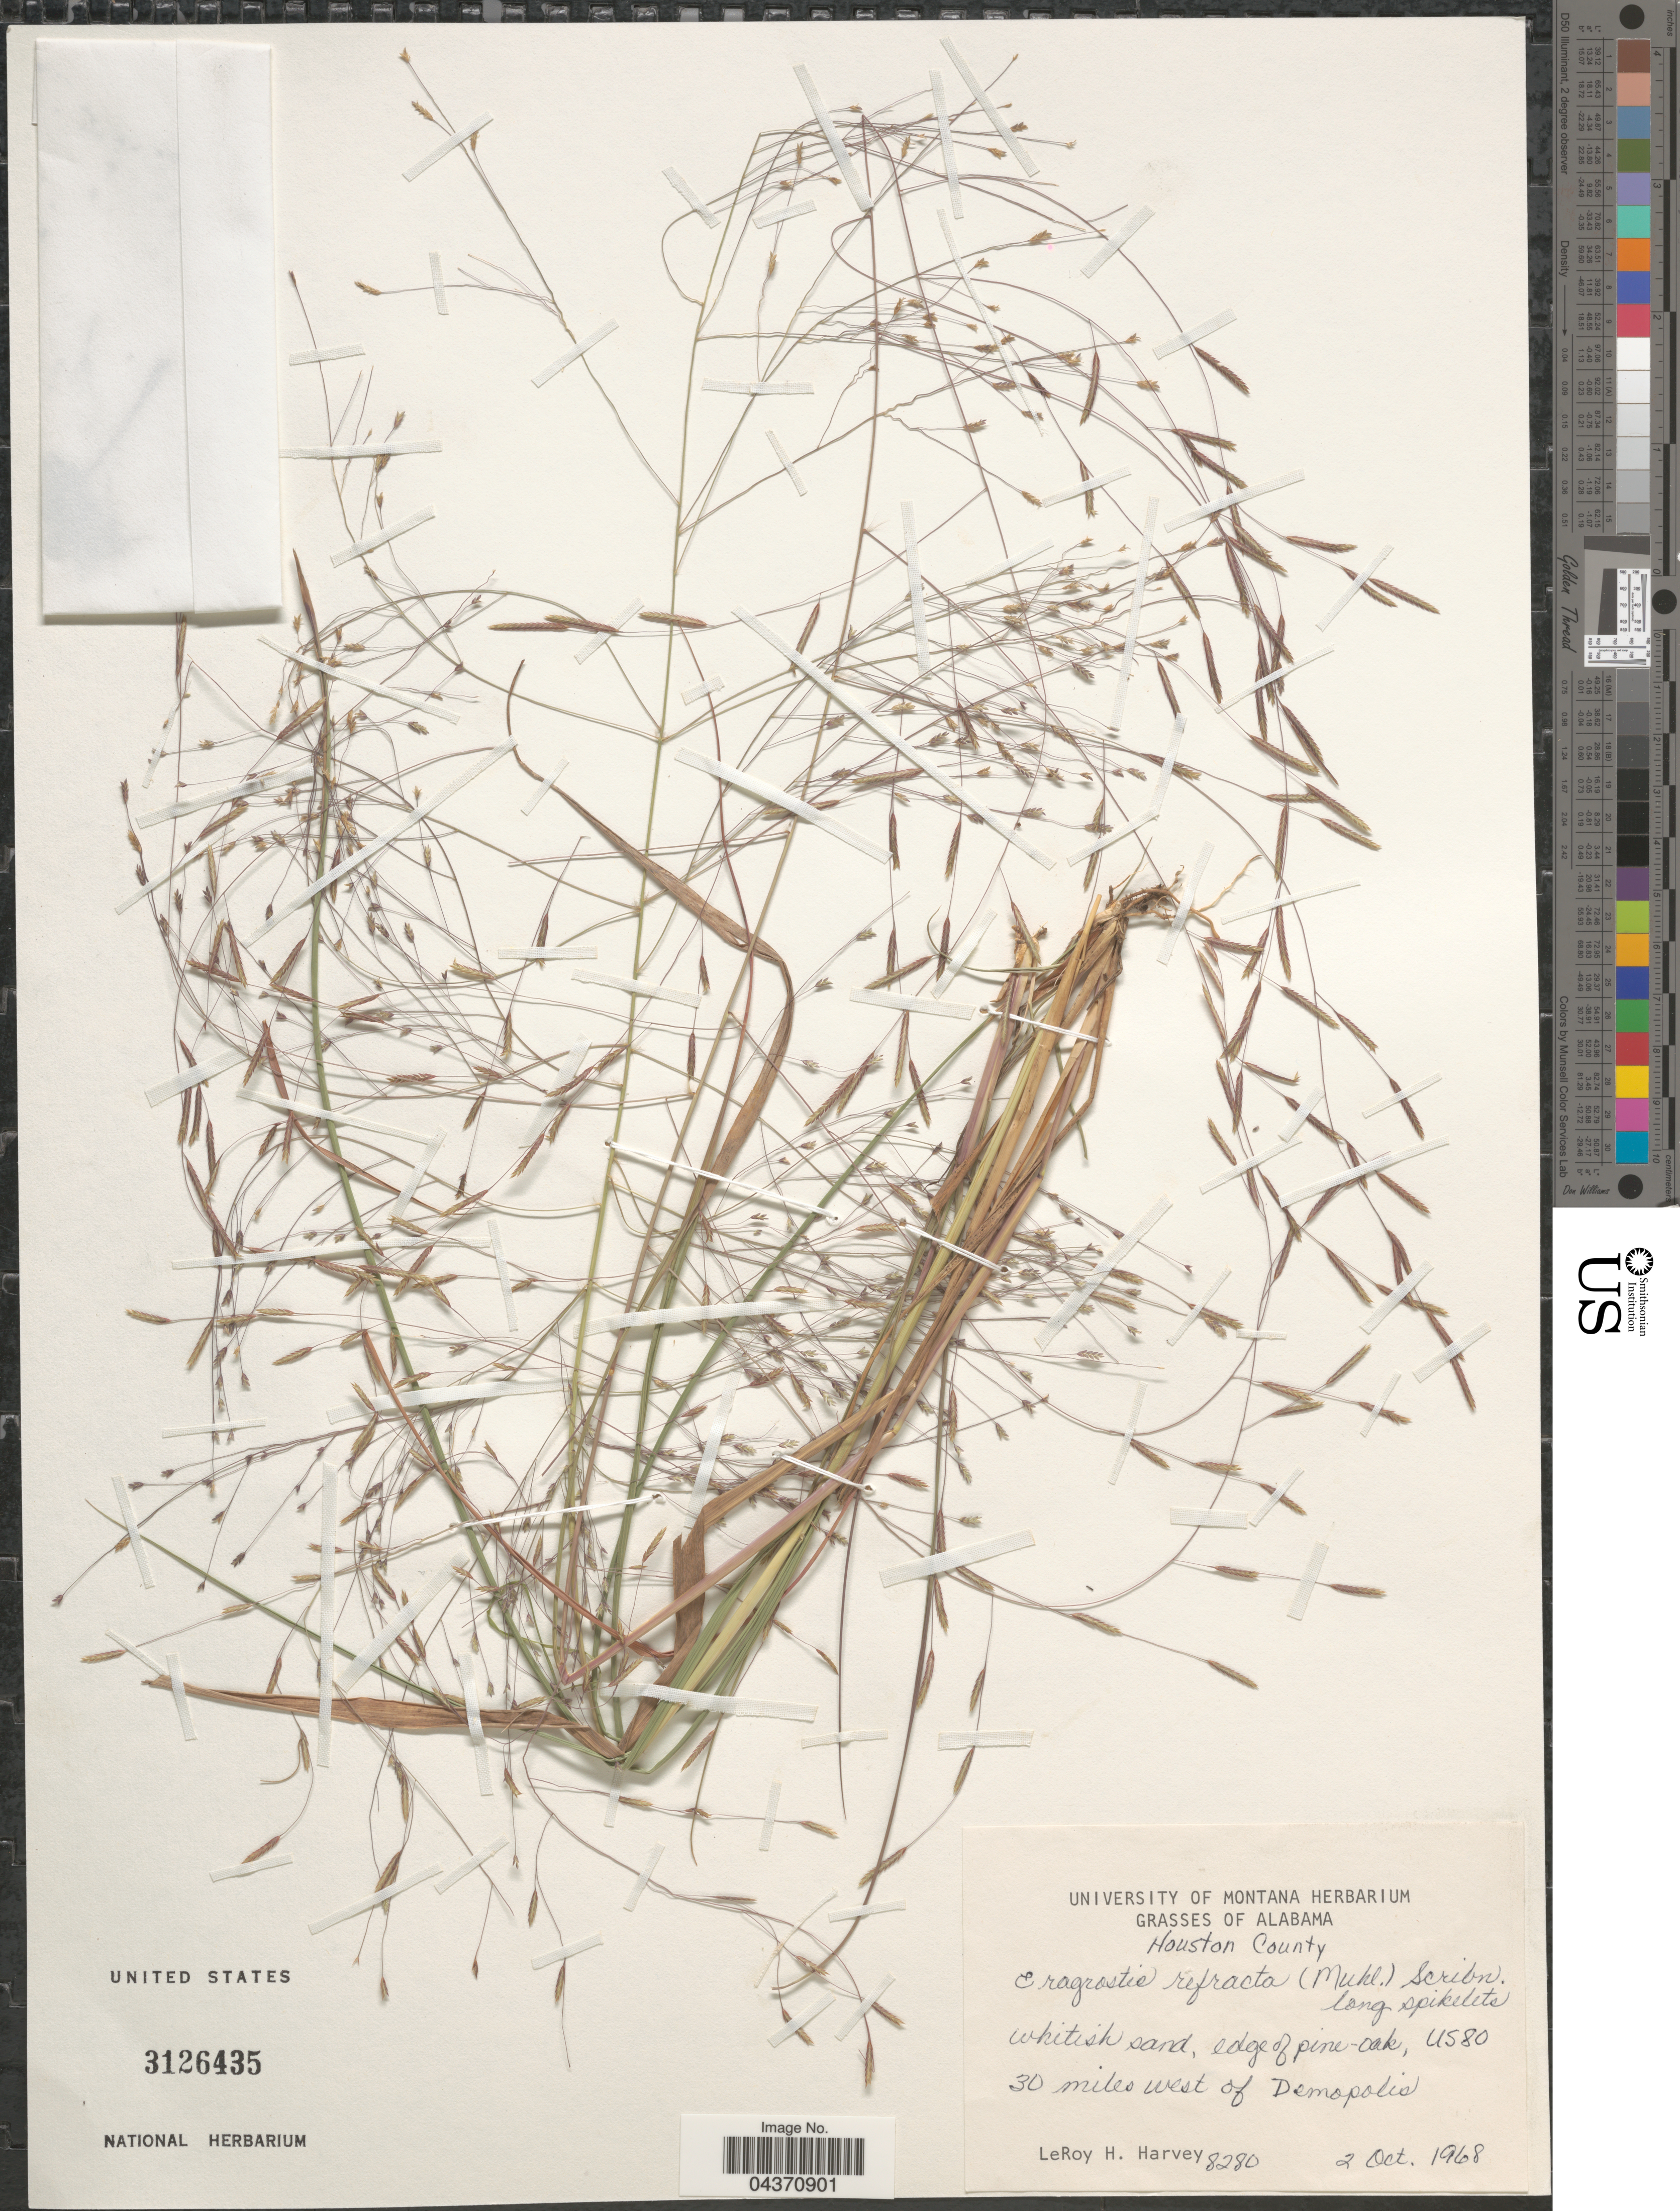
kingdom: Plantae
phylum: Tracheophyta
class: Liliopsida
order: Poales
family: Poaceae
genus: Eragrostis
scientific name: Eragrostis refracta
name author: (Muhl.) Scribn.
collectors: L. H. Harvey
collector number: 8280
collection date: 1968-10-02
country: United States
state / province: Alabama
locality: Houston County. US80. 30 miles west of Demopolis.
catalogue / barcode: US 3126435